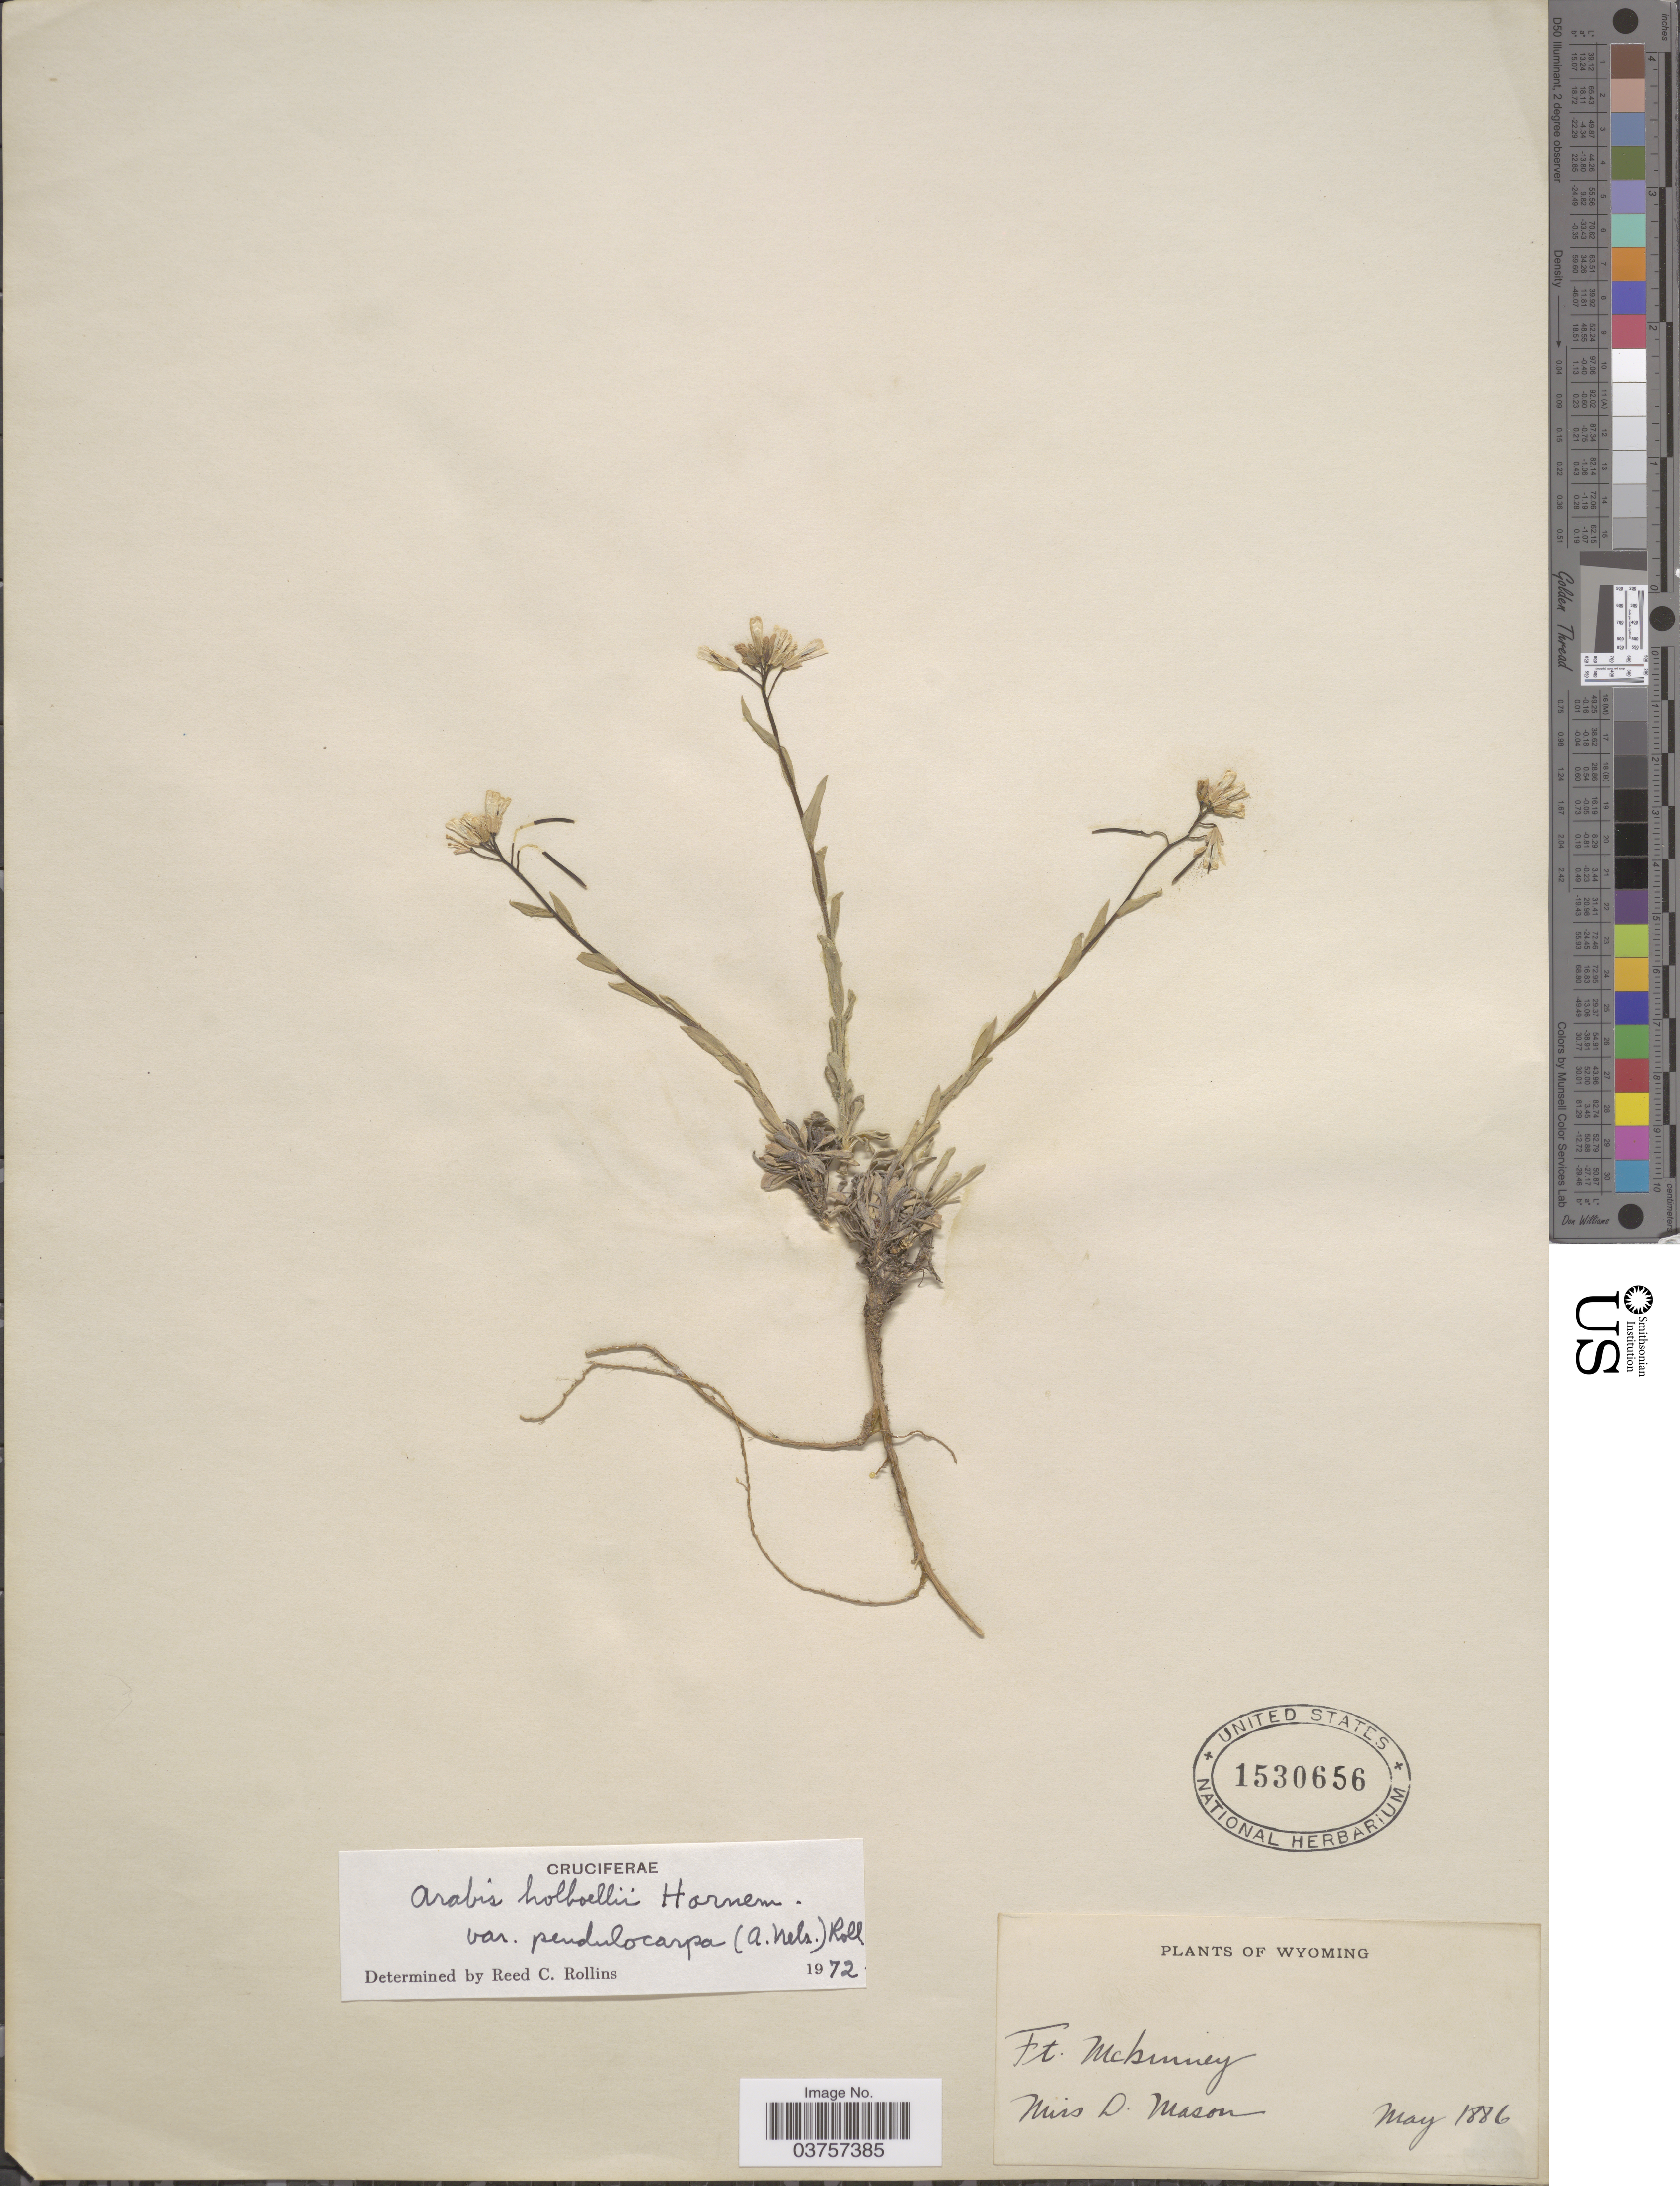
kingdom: Plantae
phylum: Tracheophyta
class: Magnoliopsida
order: Brassicales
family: Brassicaceae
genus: Arabis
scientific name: Arabis holboellii var. pendulocarpa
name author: (A. Nelson) Rollins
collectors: D. Mason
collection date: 1886-05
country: United States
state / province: Wyoming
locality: Ft. McKinney.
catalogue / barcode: US 1530656